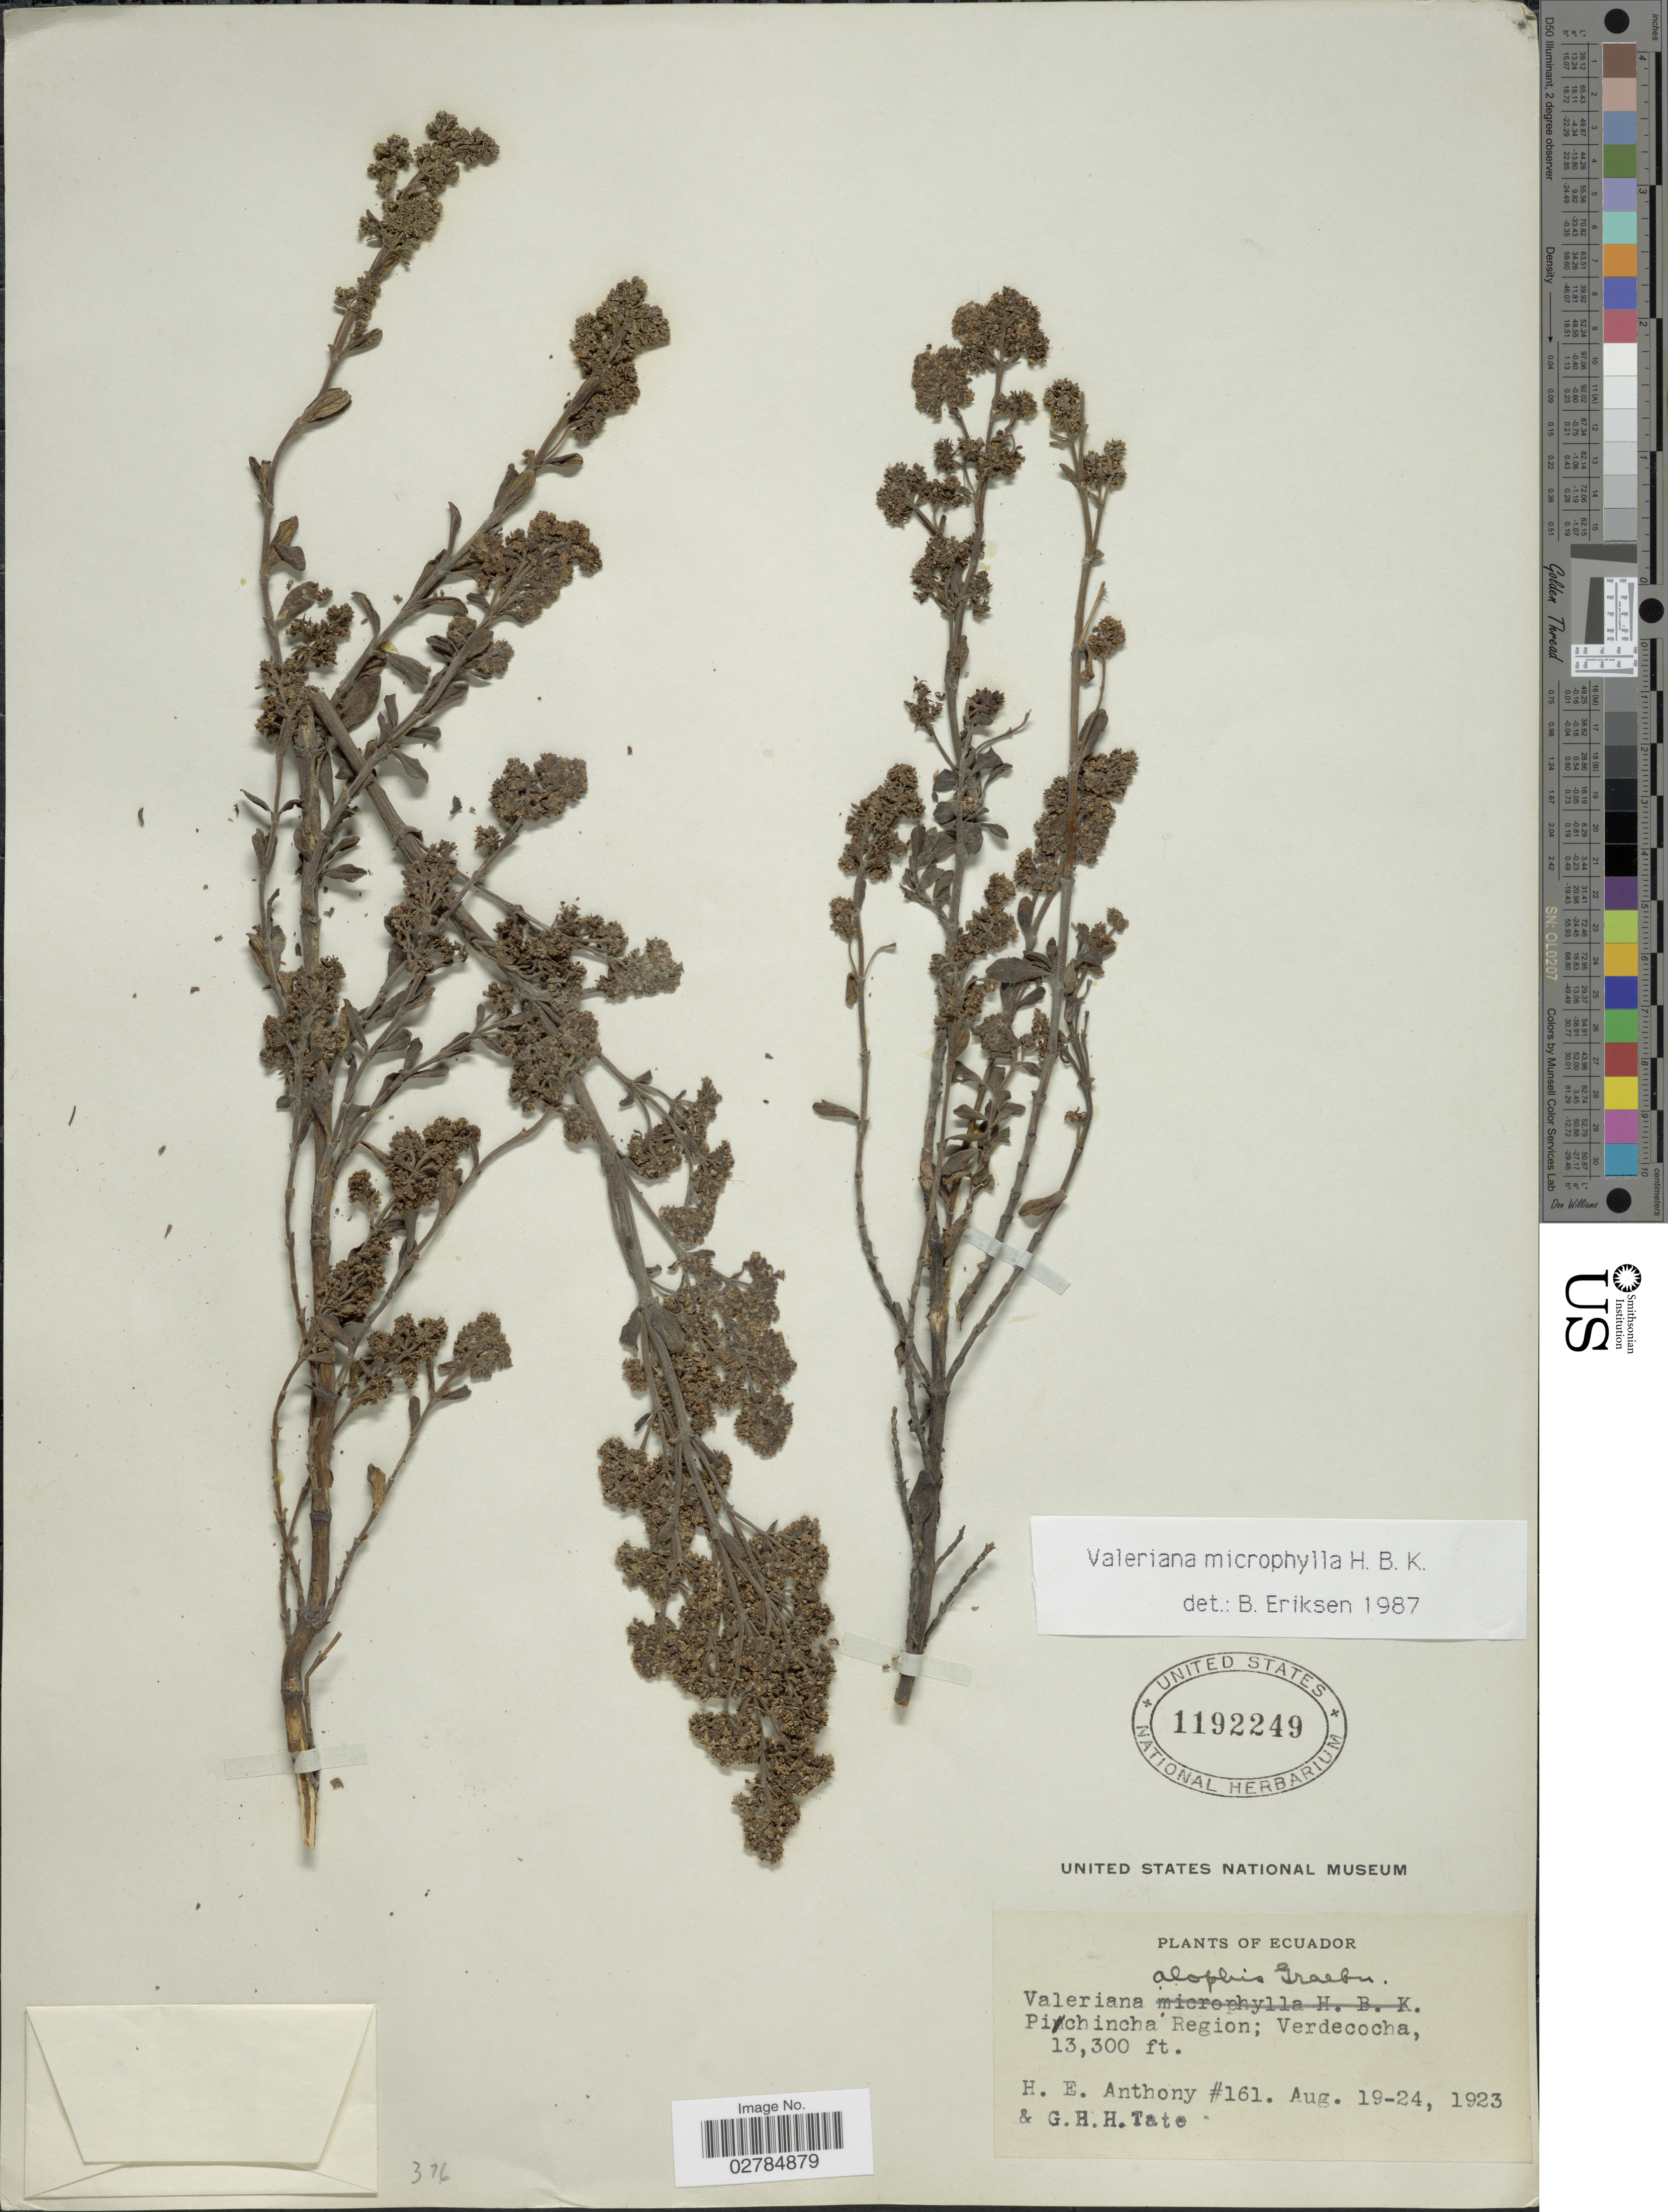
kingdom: Plantae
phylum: Tracheophyta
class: Magnoliopsida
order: Dipsacales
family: Caprifoliaceae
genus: Valeriana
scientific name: Valeriana microphylla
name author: Kunth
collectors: H. E. Anthony & G. H. H.Tate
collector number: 161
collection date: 1923-08-19/1923-08-24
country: Ecuador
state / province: Pichincha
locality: Pichincha Region; Verdecocha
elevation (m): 4054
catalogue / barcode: US 1192249